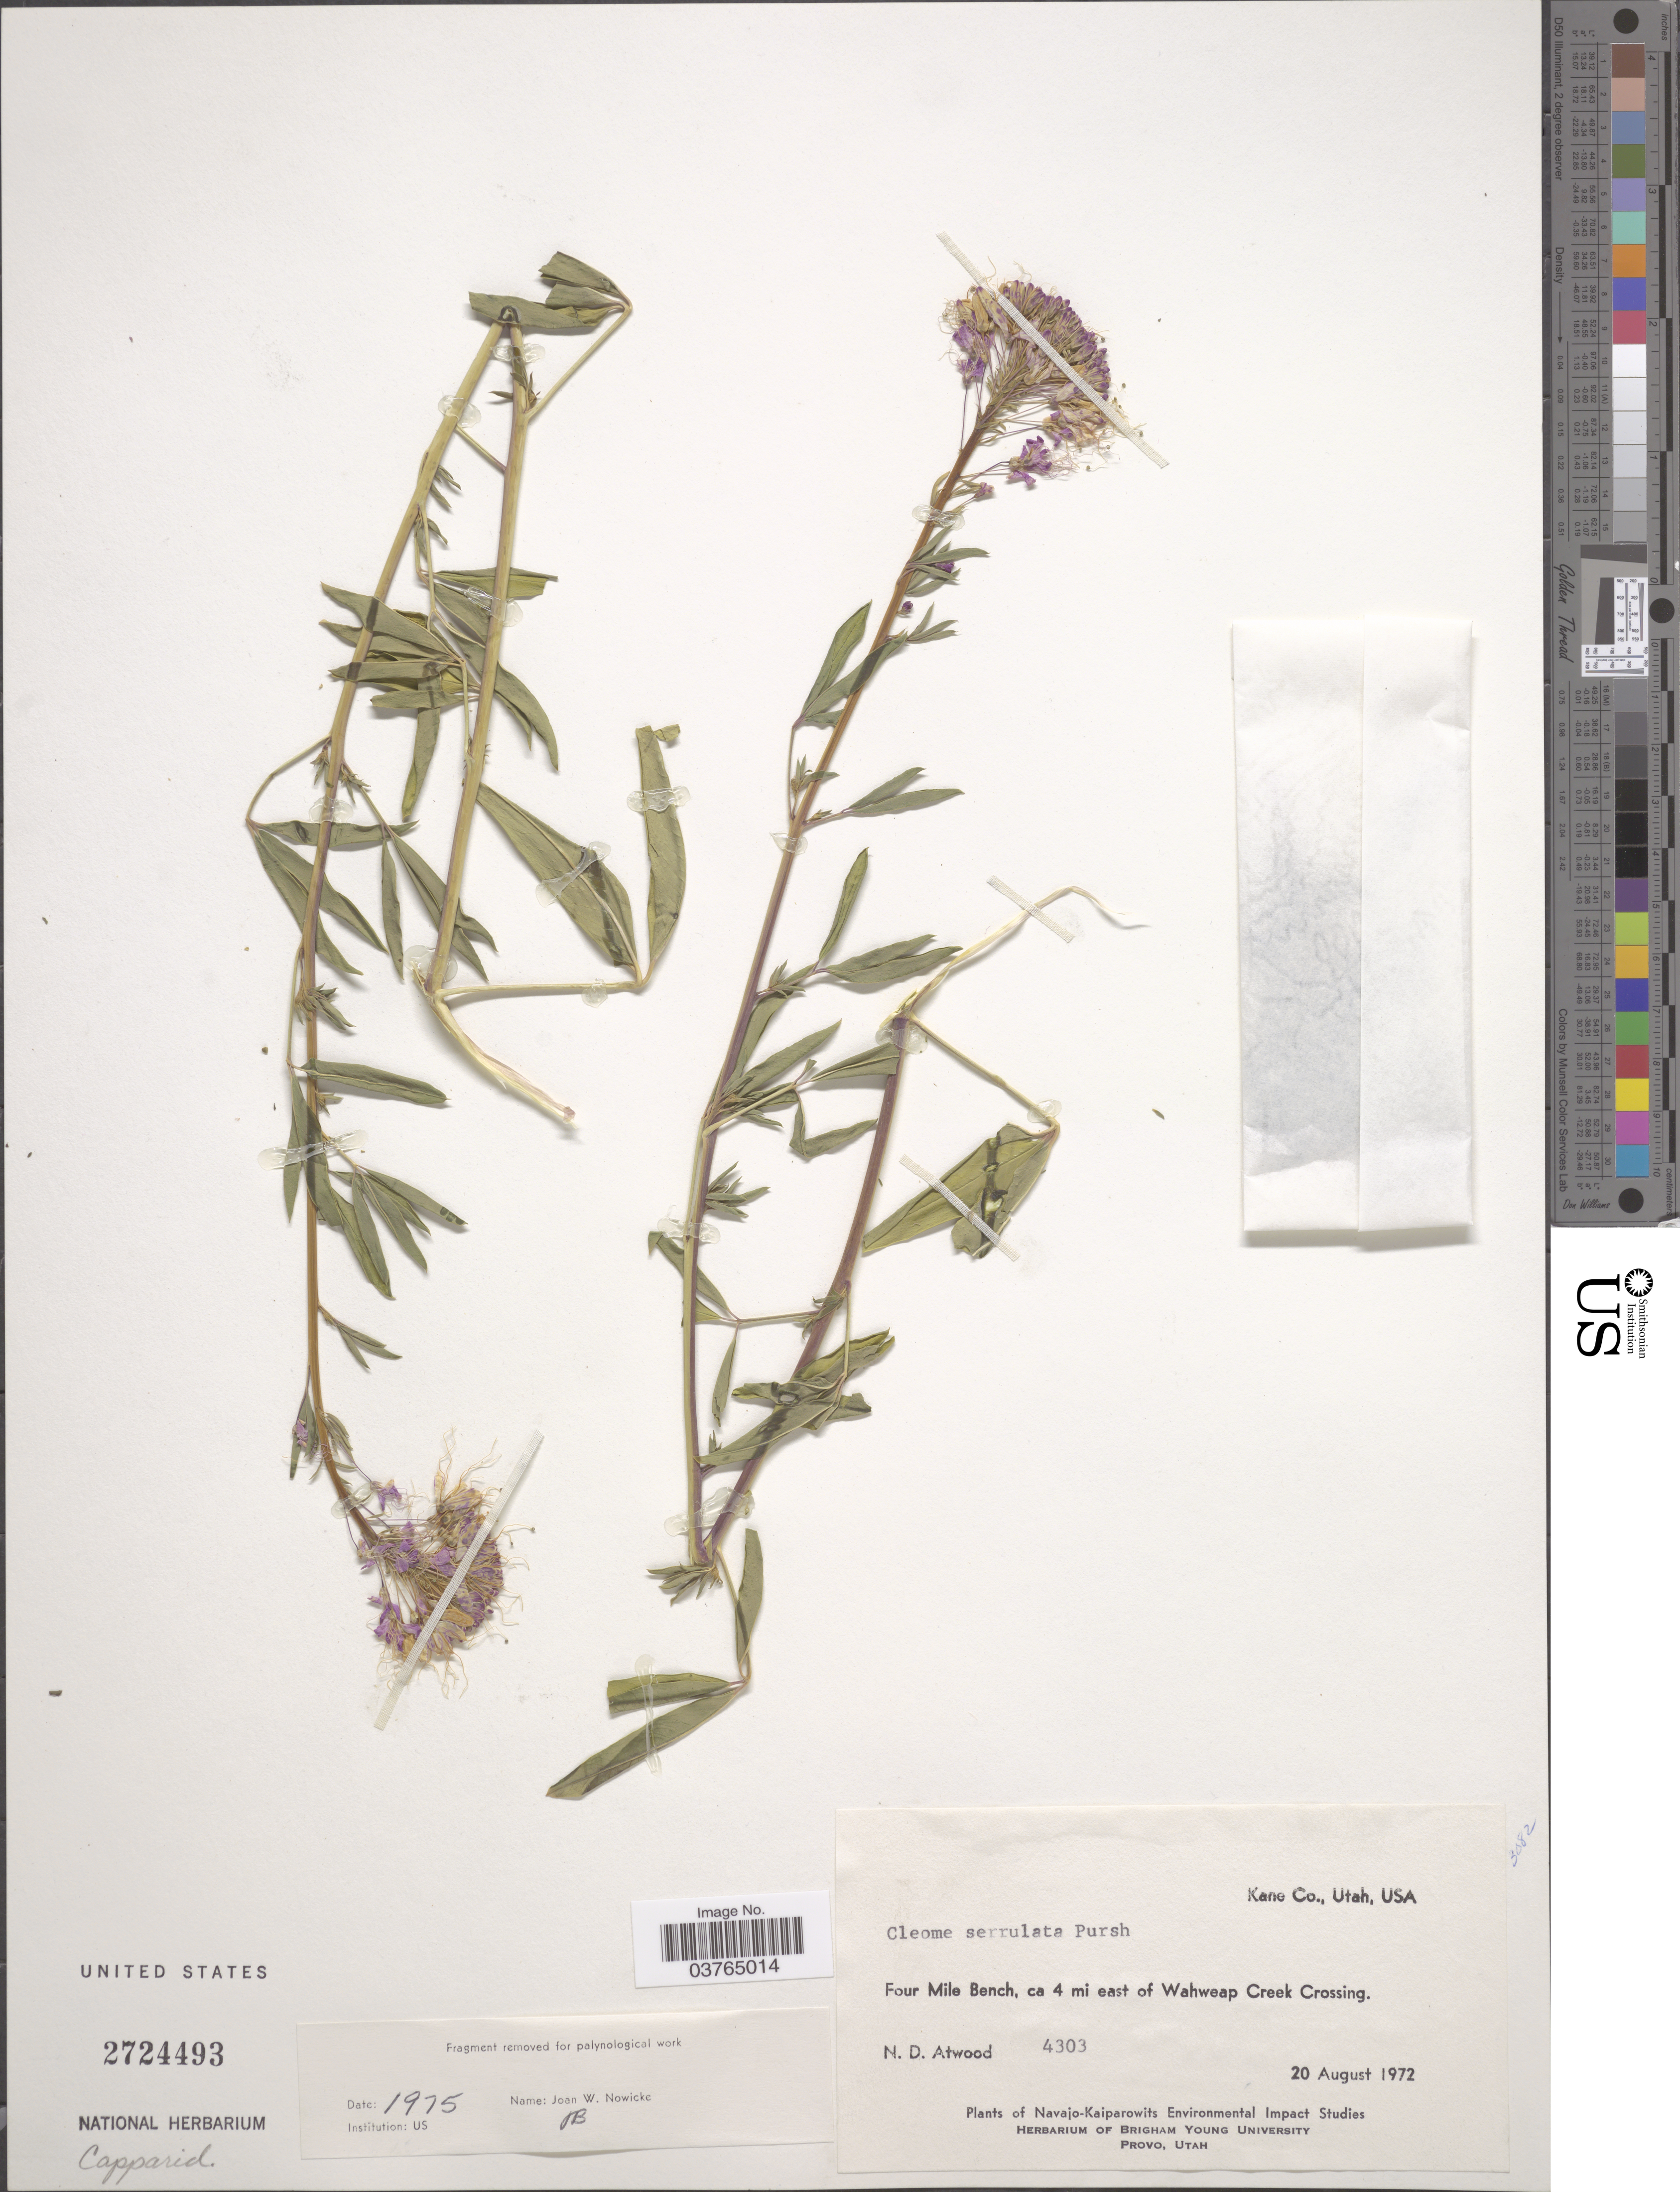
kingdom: Plantae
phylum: Tracheophyta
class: Magnoliopsida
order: Brassicales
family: Cleomaceae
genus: Cleomella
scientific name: Cleomella serrulata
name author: (Pursh) Roalson & J.C. Hall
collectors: N. Atwood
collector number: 4303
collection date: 1972-08-20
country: United States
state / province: Utah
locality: Kane Co. Four Mile Bench, ca 4 mi east of Wahweap Creek Crossing.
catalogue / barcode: US 2724493